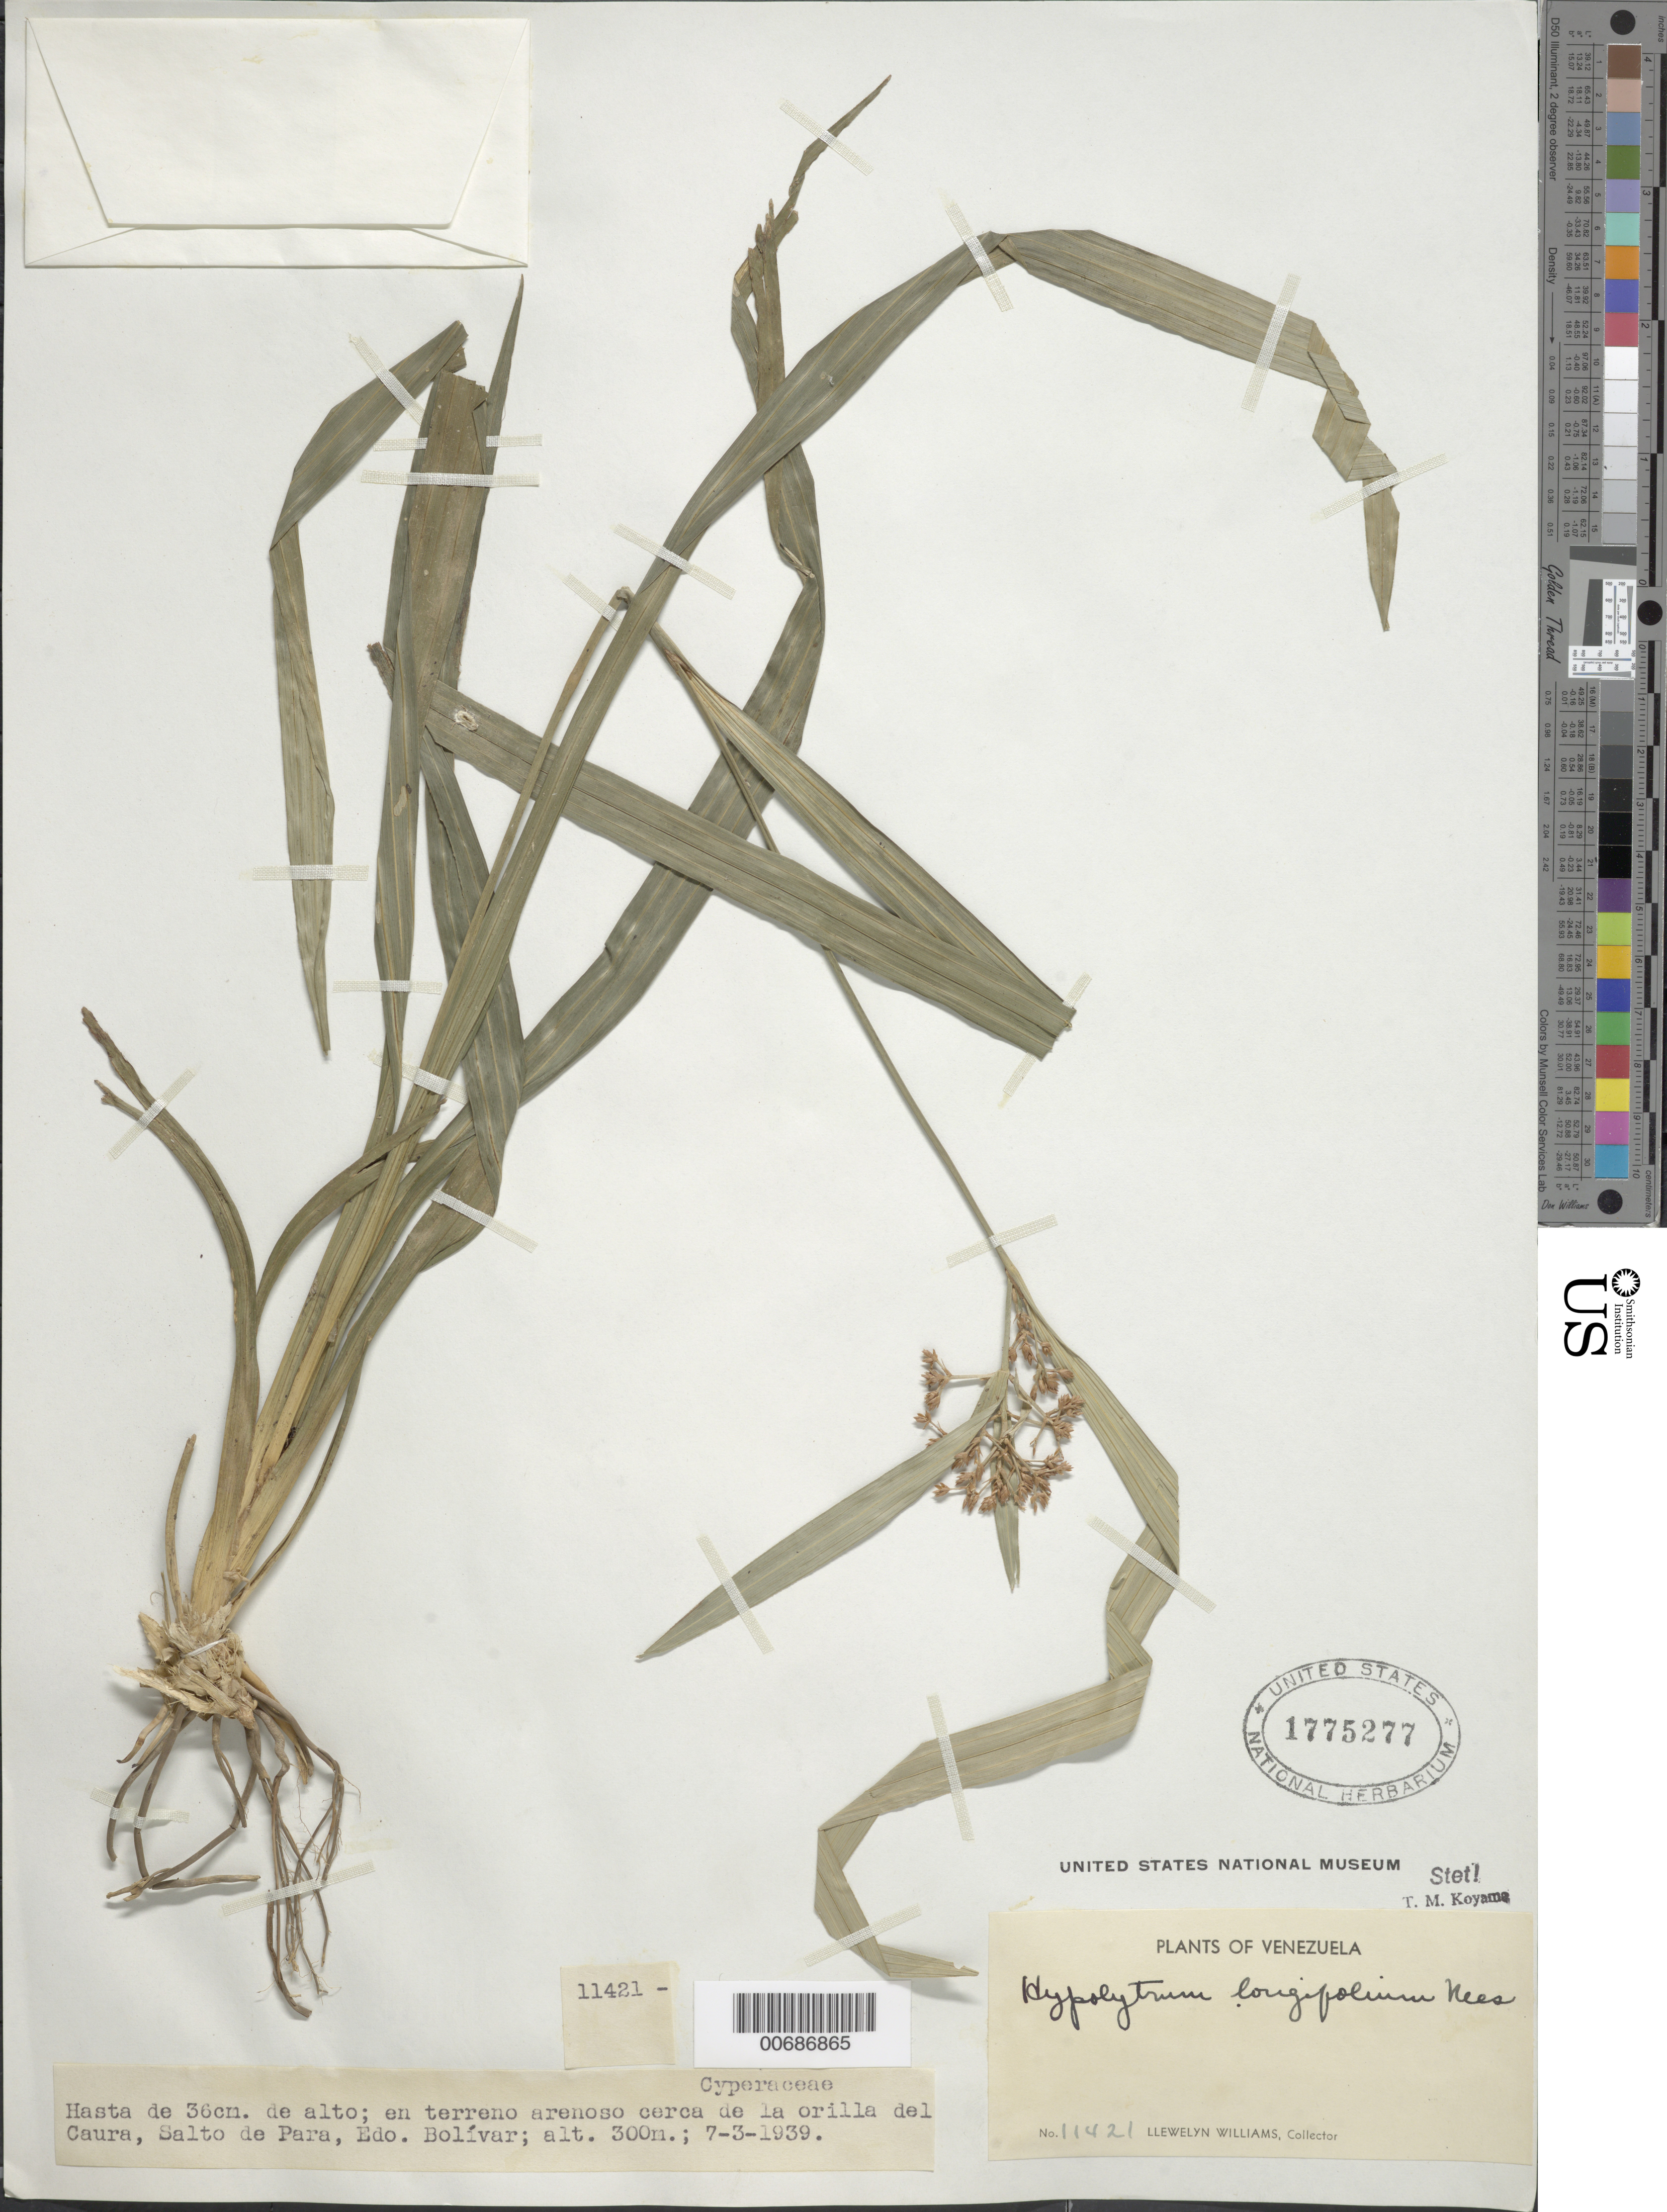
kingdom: Plantae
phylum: Tracheophyta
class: Liliopsida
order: Poales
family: Cyperaceae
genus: Hypolytrum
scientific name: Hypolytrum longifolium subsp. longifolium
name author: (Rich.) Nees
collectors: Ll. Williams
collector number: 11421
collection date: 1939-03-07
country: Venezuela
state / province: Bolivar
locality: Cerca de la orilla del Caura, Salto de Para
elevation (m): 300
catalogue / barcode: US 1775277